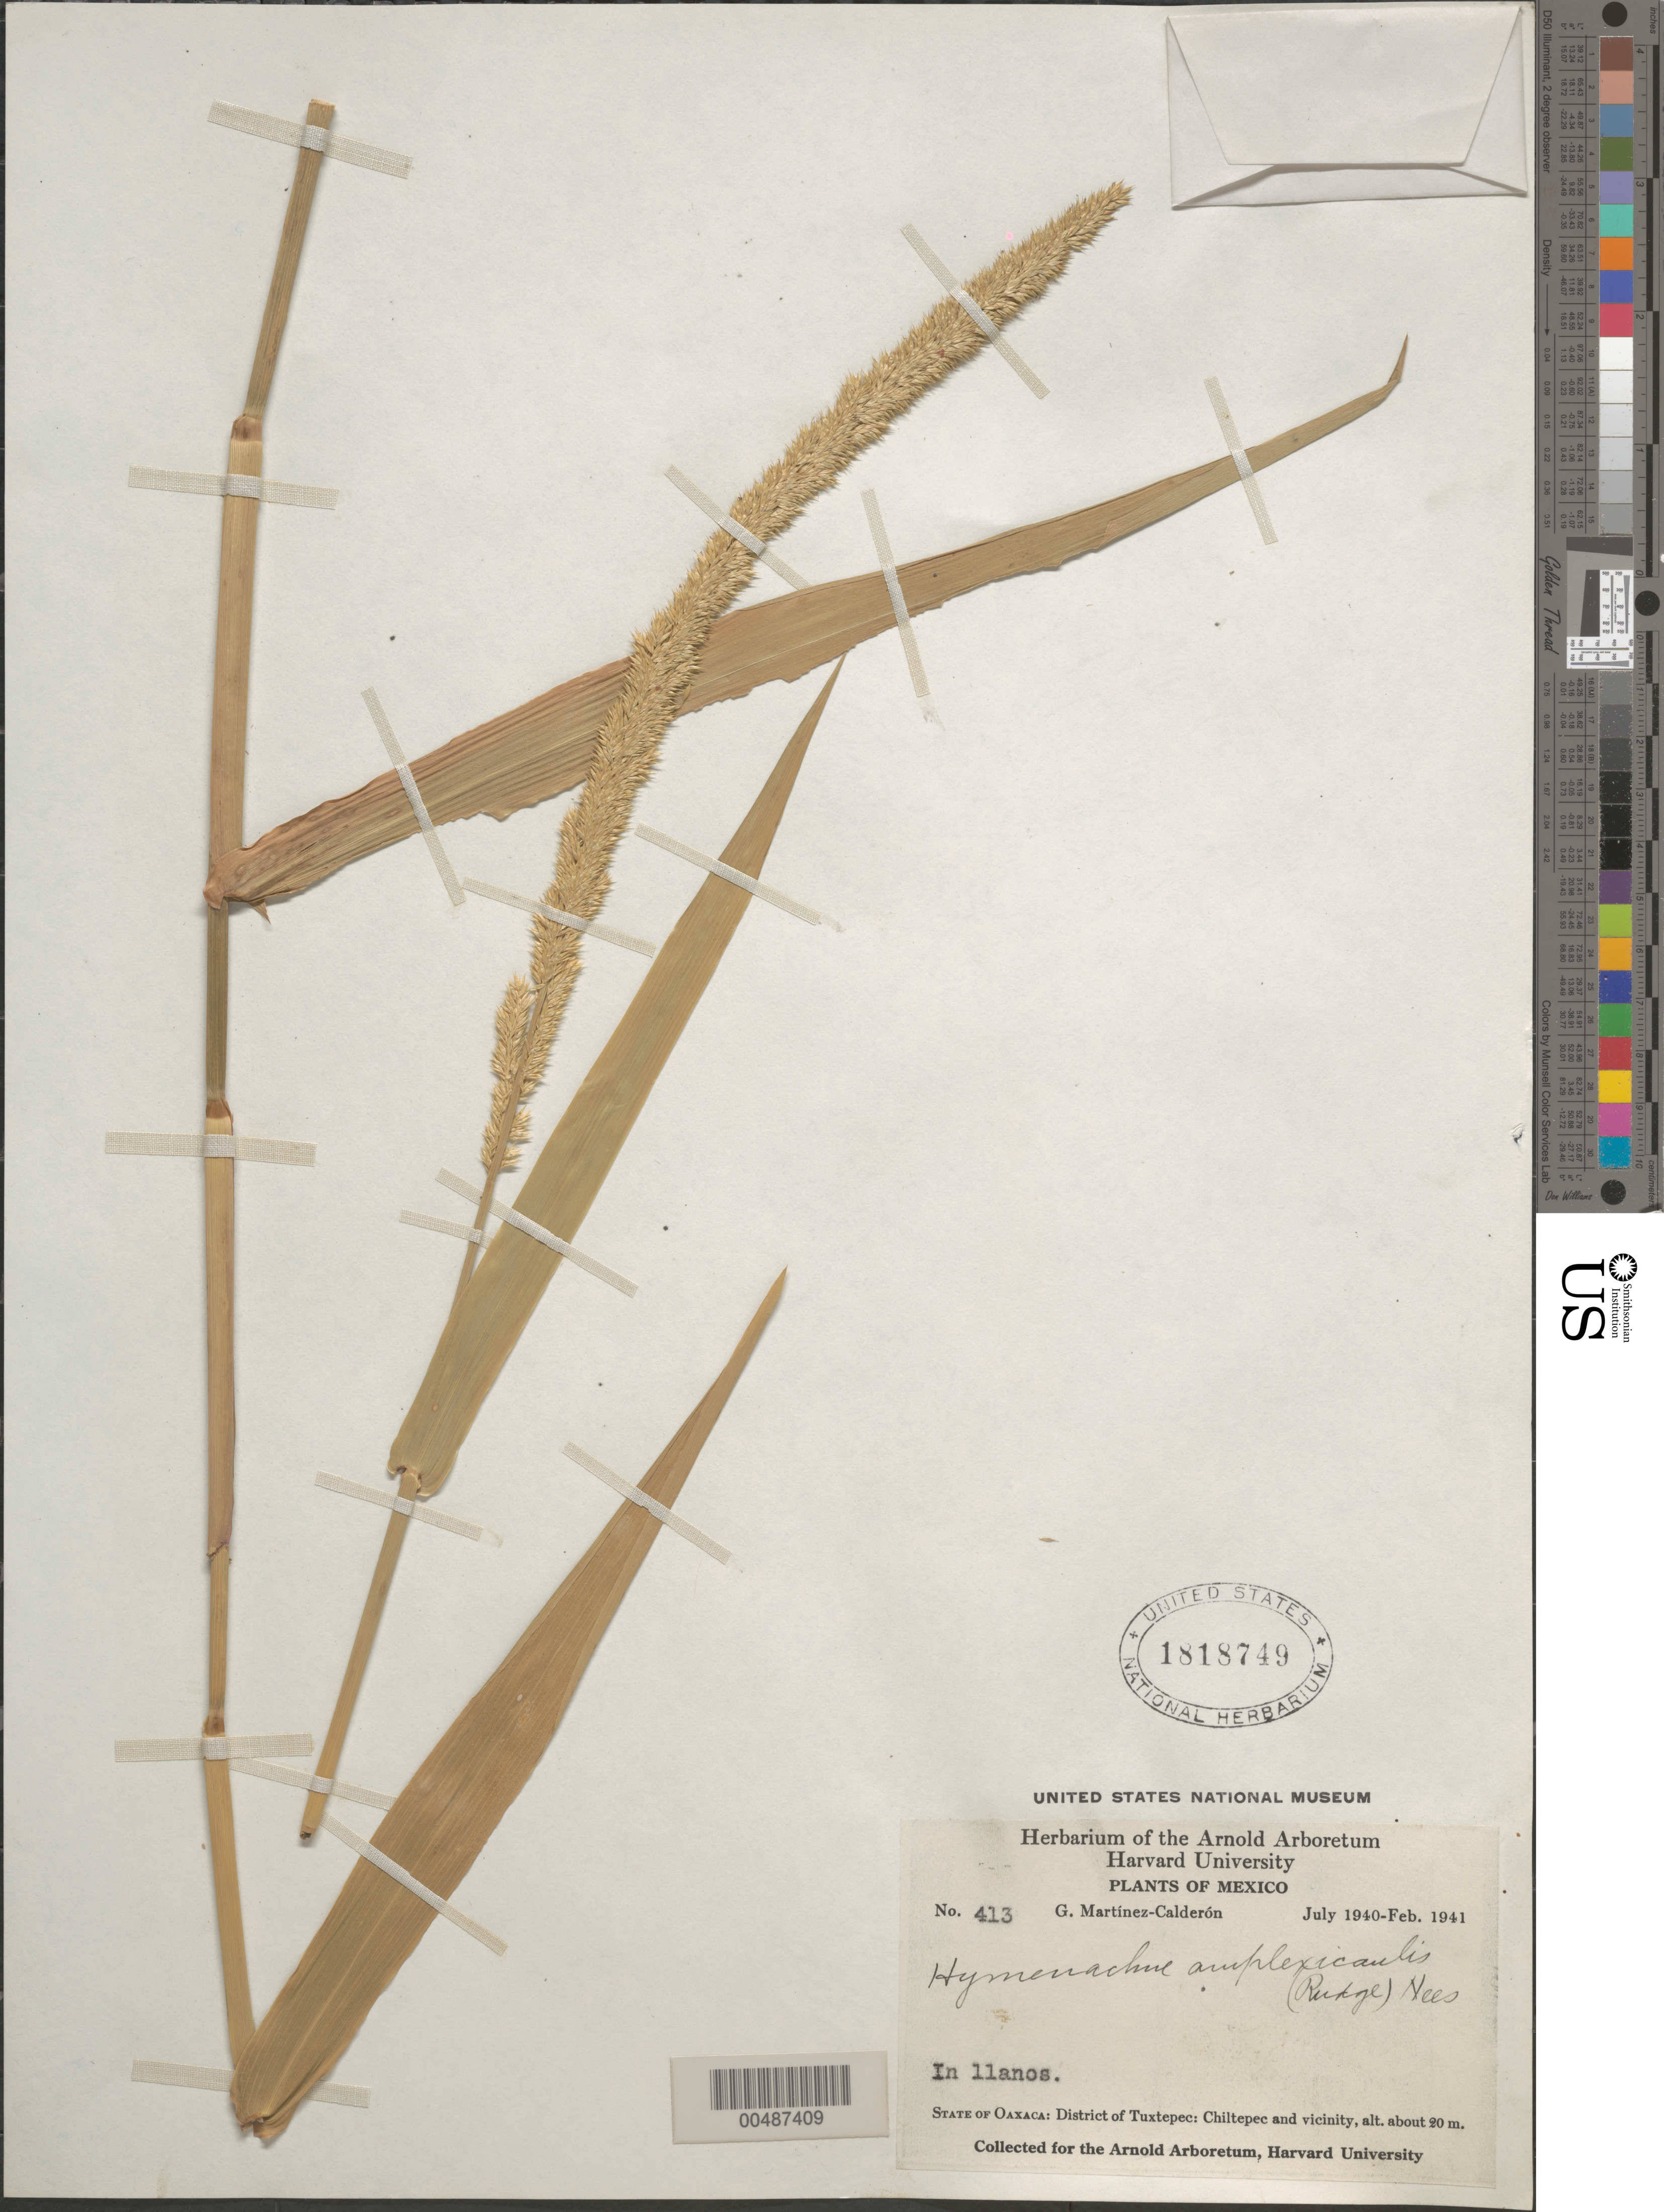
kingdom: Plantae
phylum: Tracheophyta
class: Liliopsida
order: Poales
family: Poaceae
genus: Hymenachne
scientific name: Hymenachne amplexicaulis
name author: (Rudge) Nees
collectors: G. Martínez Calderón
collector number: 413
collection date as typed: Jul 1940 to Feb 1941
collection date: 1940-07/1941-02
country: Mexico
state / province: Oaxaca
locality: Dist of Tuxtepec: Chiltepec & vicinity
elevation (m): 20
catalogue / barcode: US 1818749